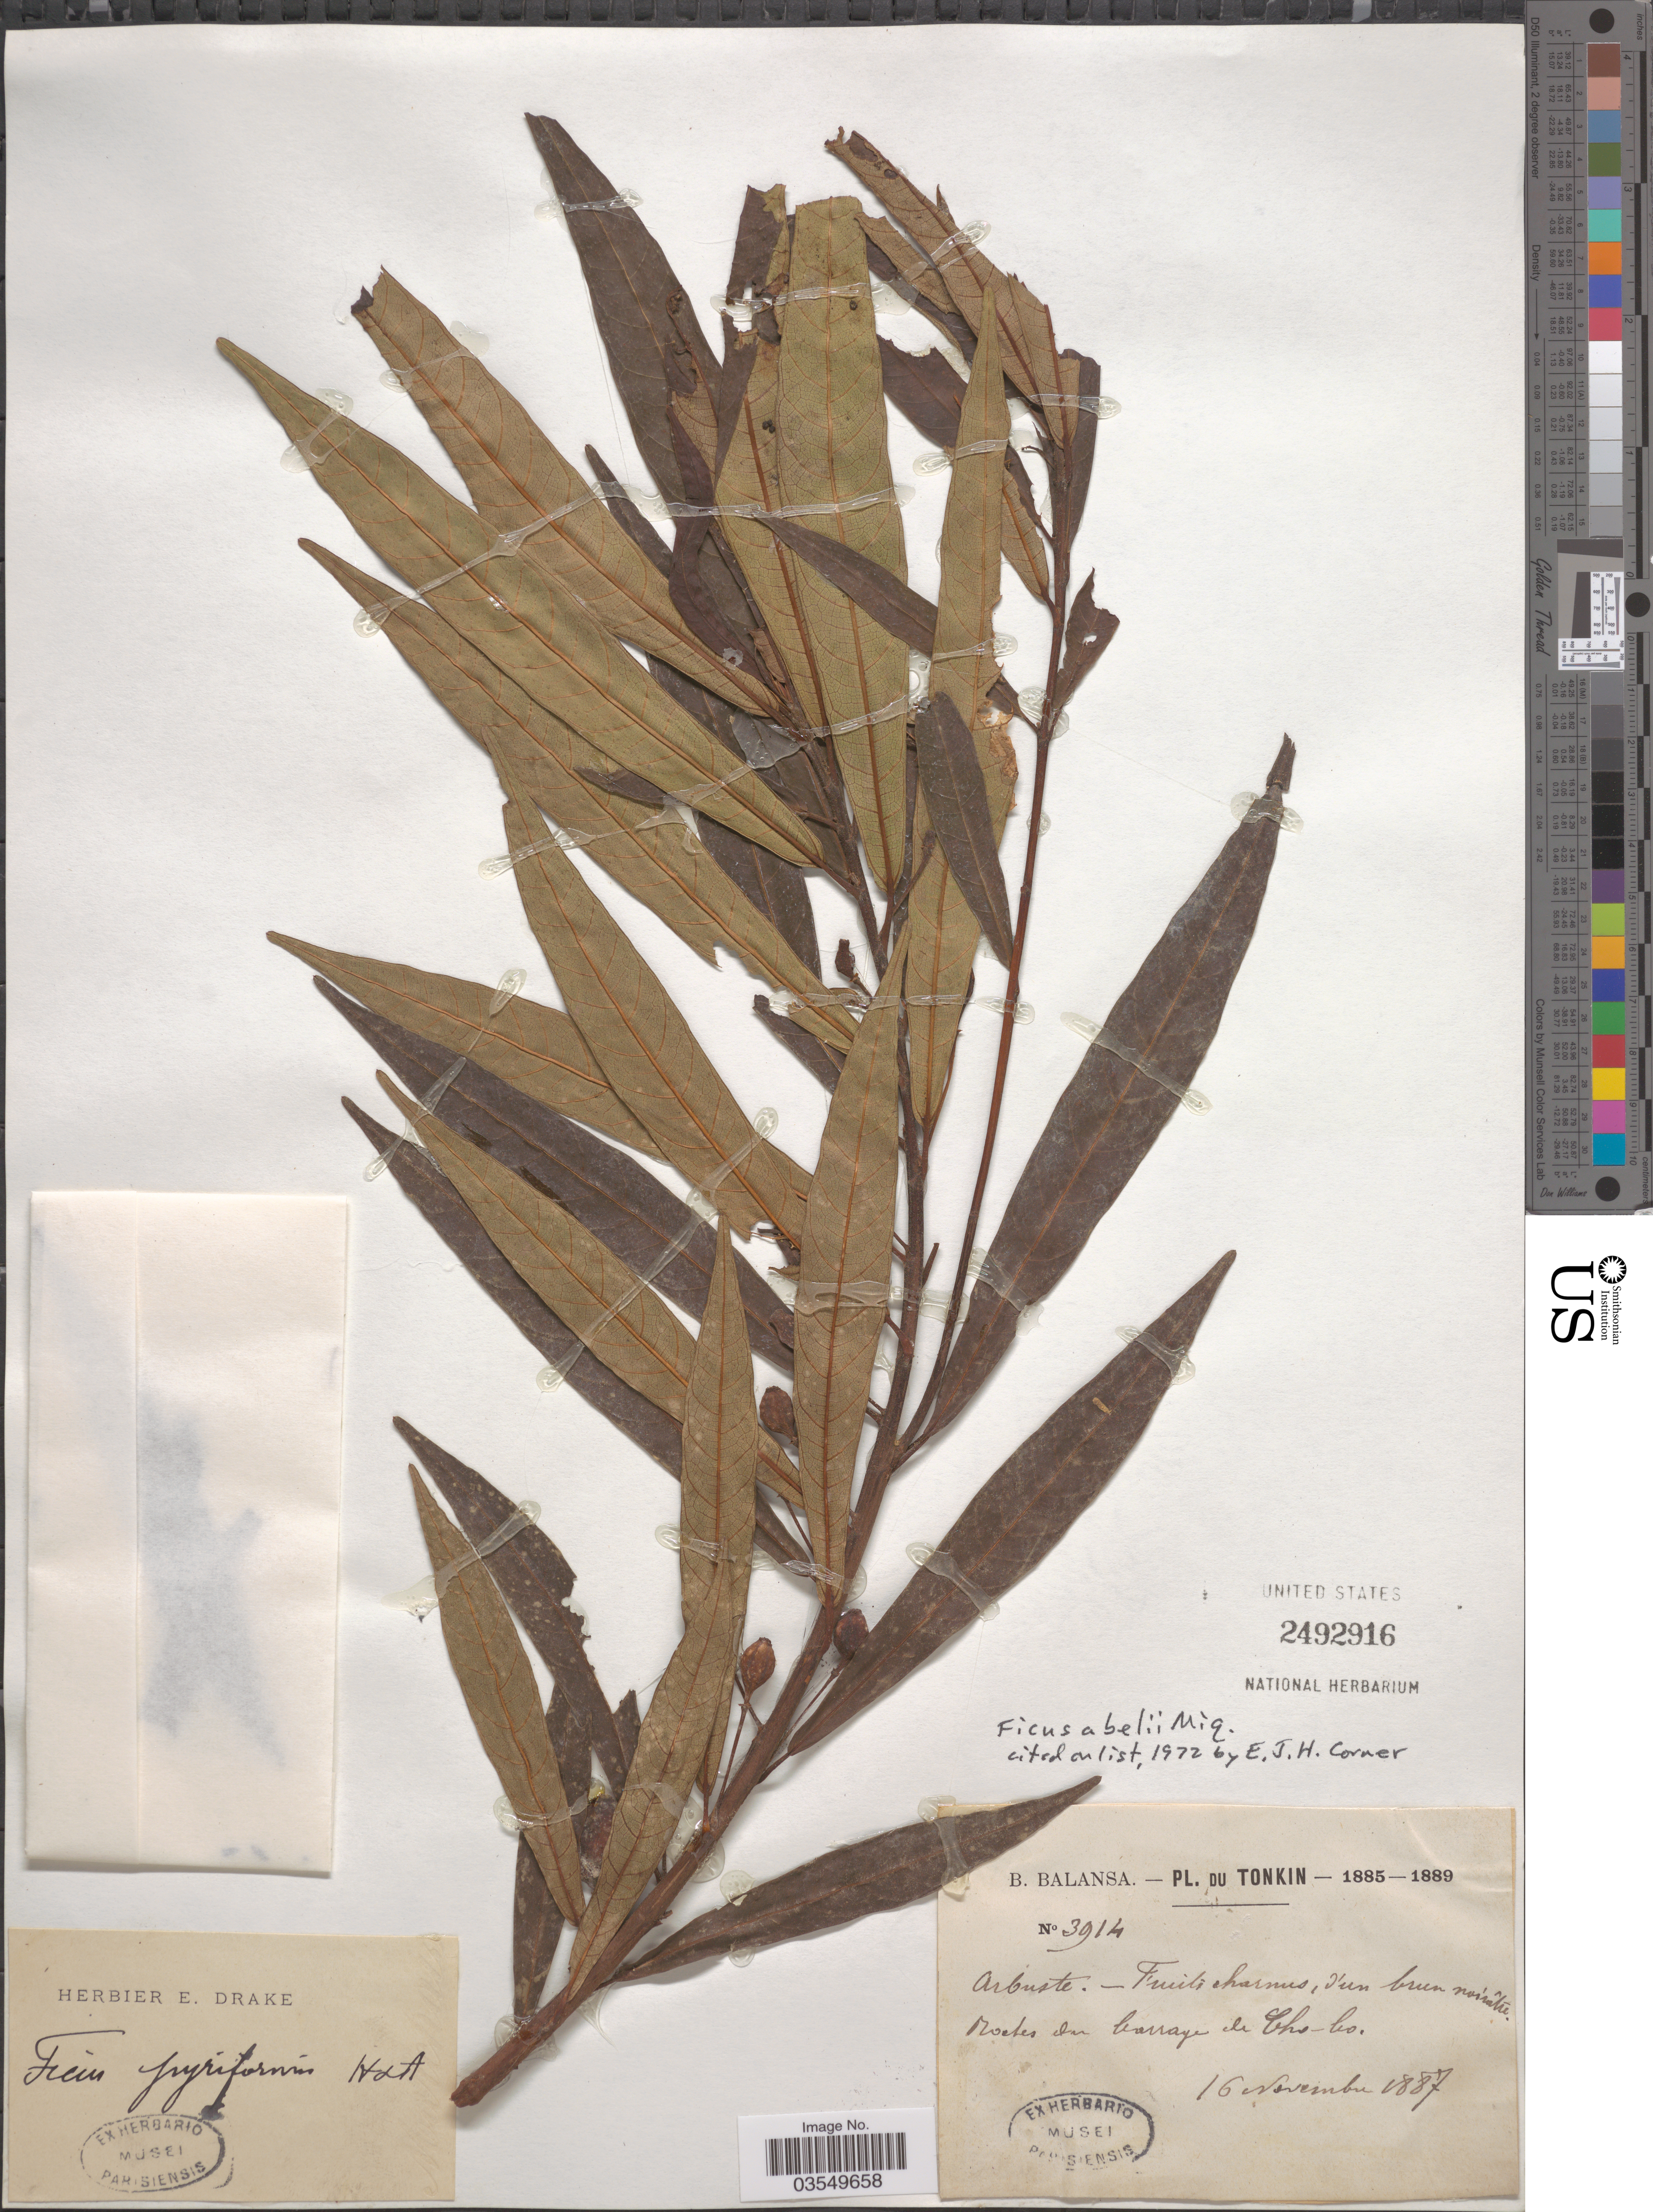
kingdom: Plantae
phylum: Tracheophyta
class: Magnoliopsida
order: Rosales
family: Moraceae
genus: Ficus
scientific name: Ficus abelii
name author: Miq.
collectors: B. Balansa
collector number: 3914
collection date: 1887-11-16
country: Vietnam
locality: Tonkin. Montes du barraye de Cho-bo.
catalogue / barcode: US 2492916